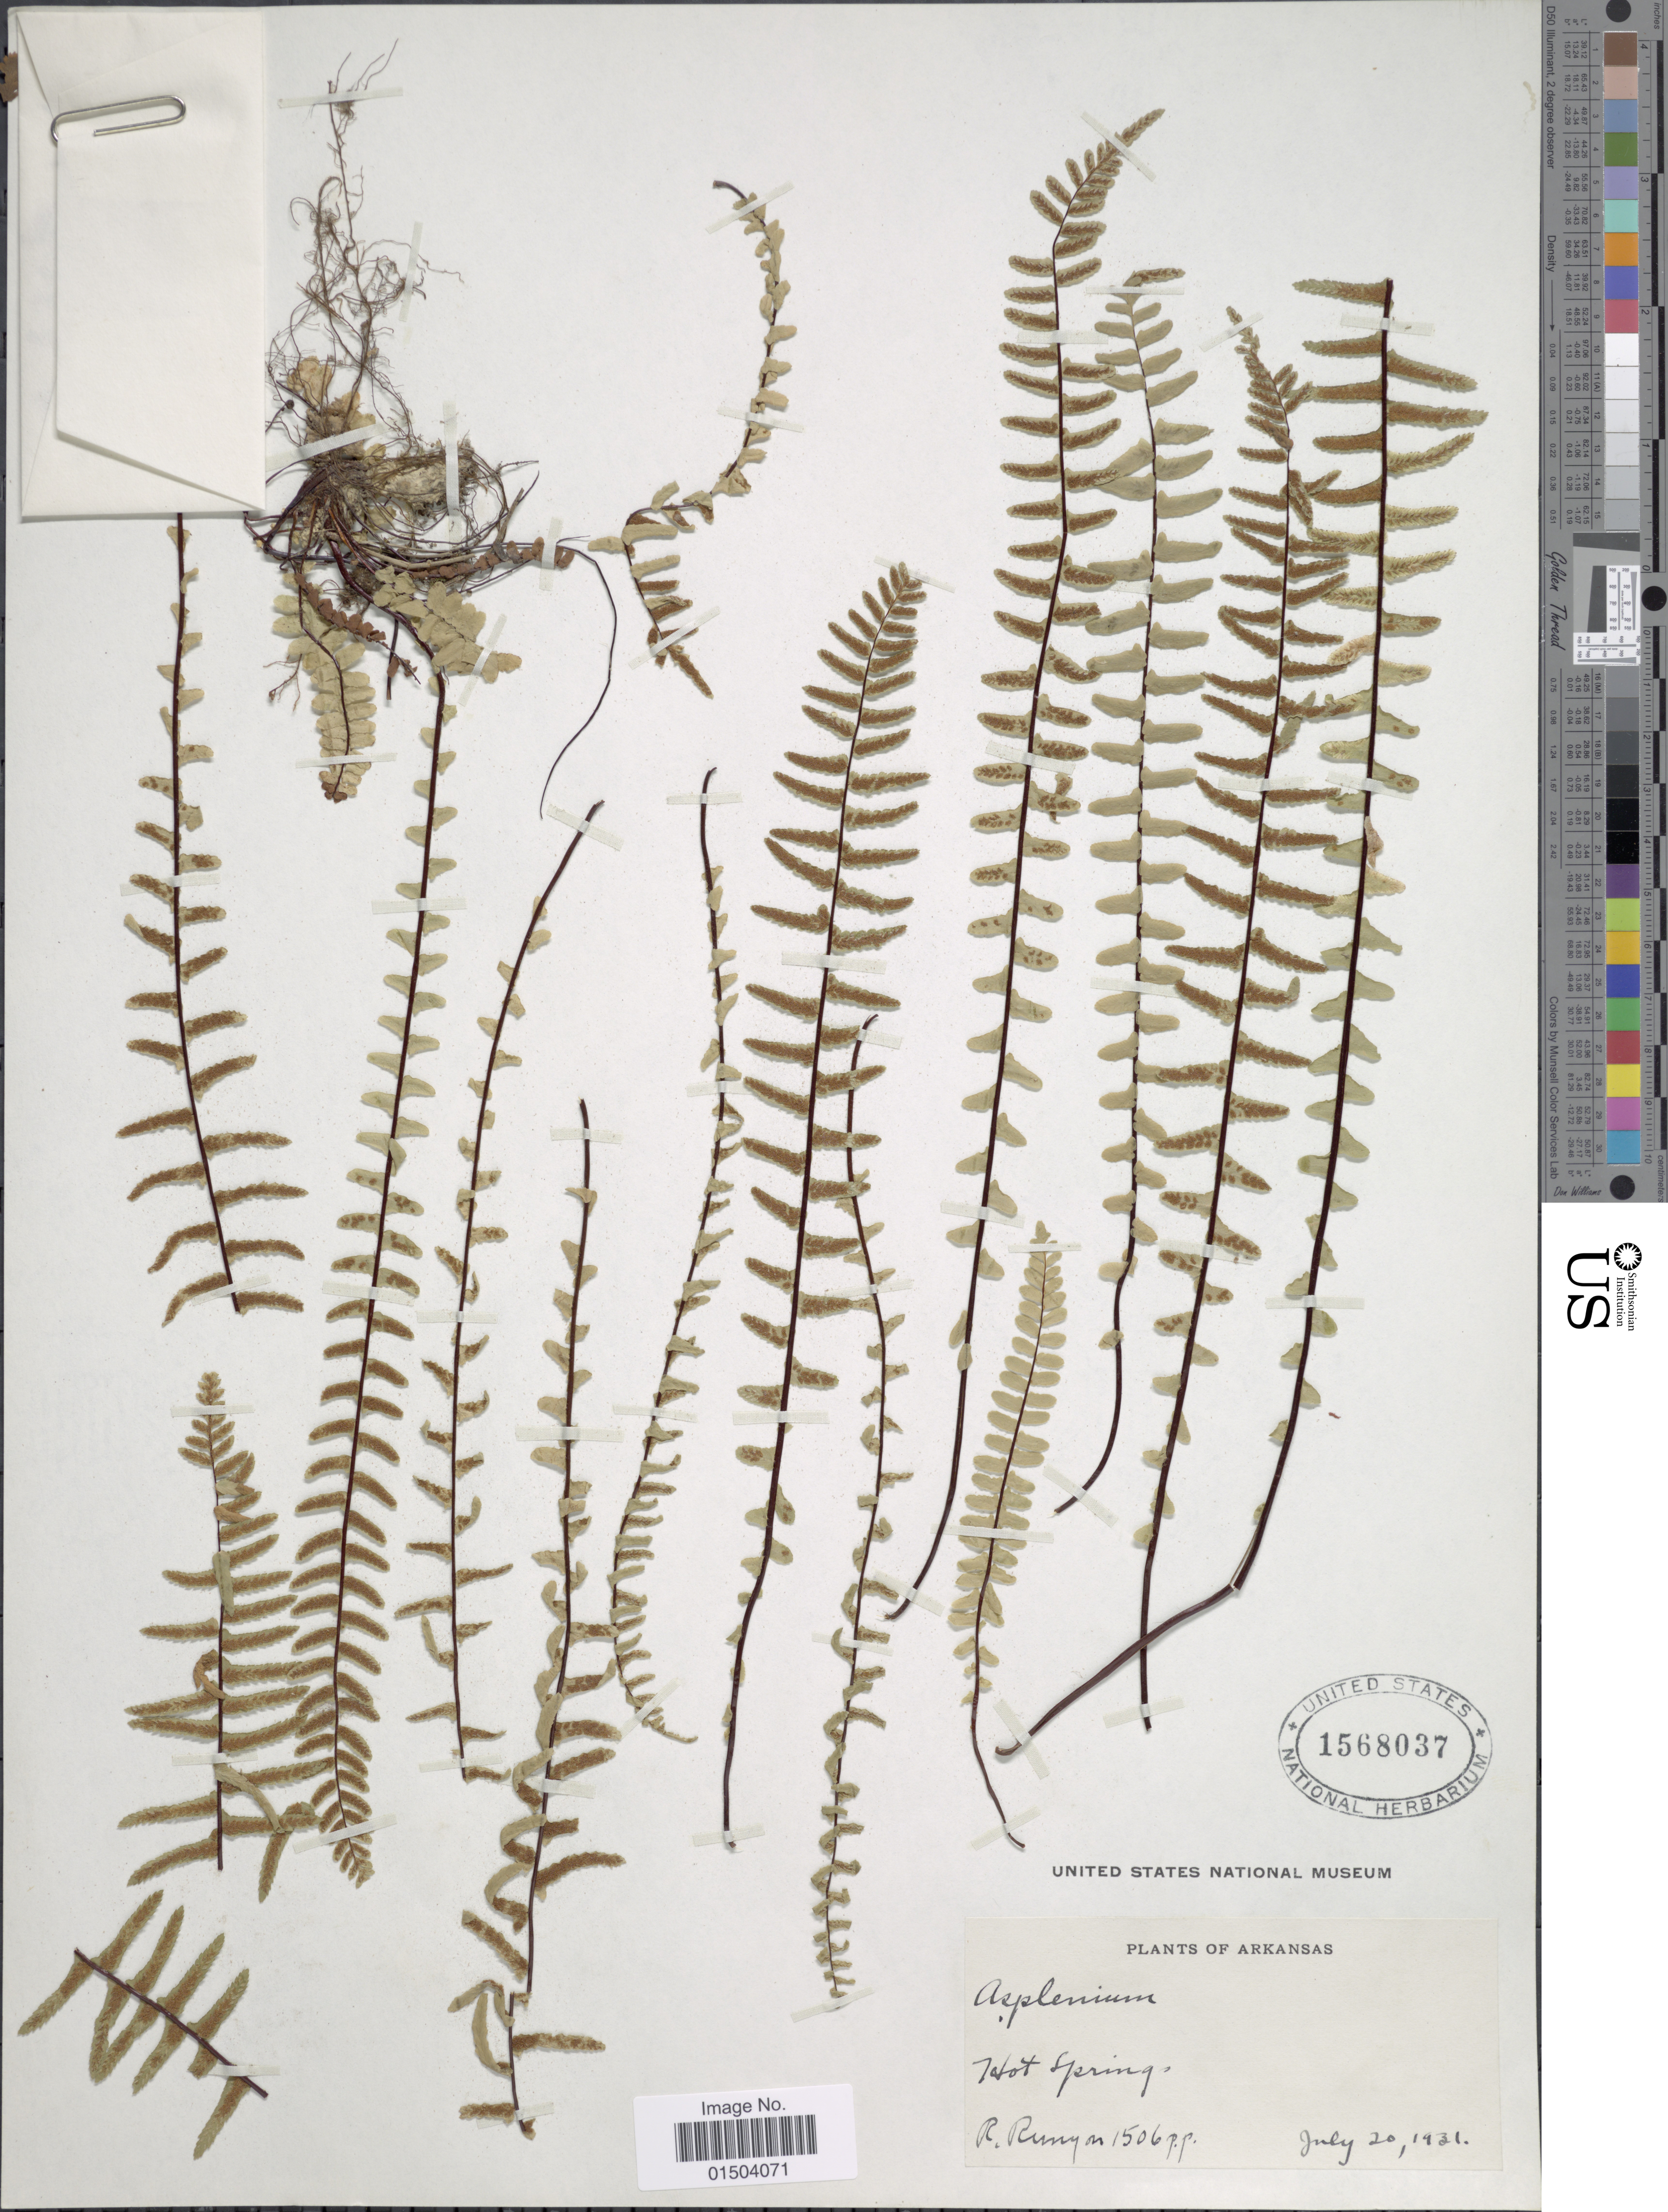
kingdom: Plantae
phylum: Tracheophyta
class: Polypodiopsida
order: Polypodiales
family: Aspleniaceae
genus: Asplenium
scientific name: Asplenium platyneuron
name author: (L.) Britton, Stearns & Poggenb.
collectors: R. Runyon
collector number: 1506 p.p.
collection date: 1931-07-20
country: United States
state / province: Arkansas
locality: Hot Springs.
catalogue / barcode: US 1568037